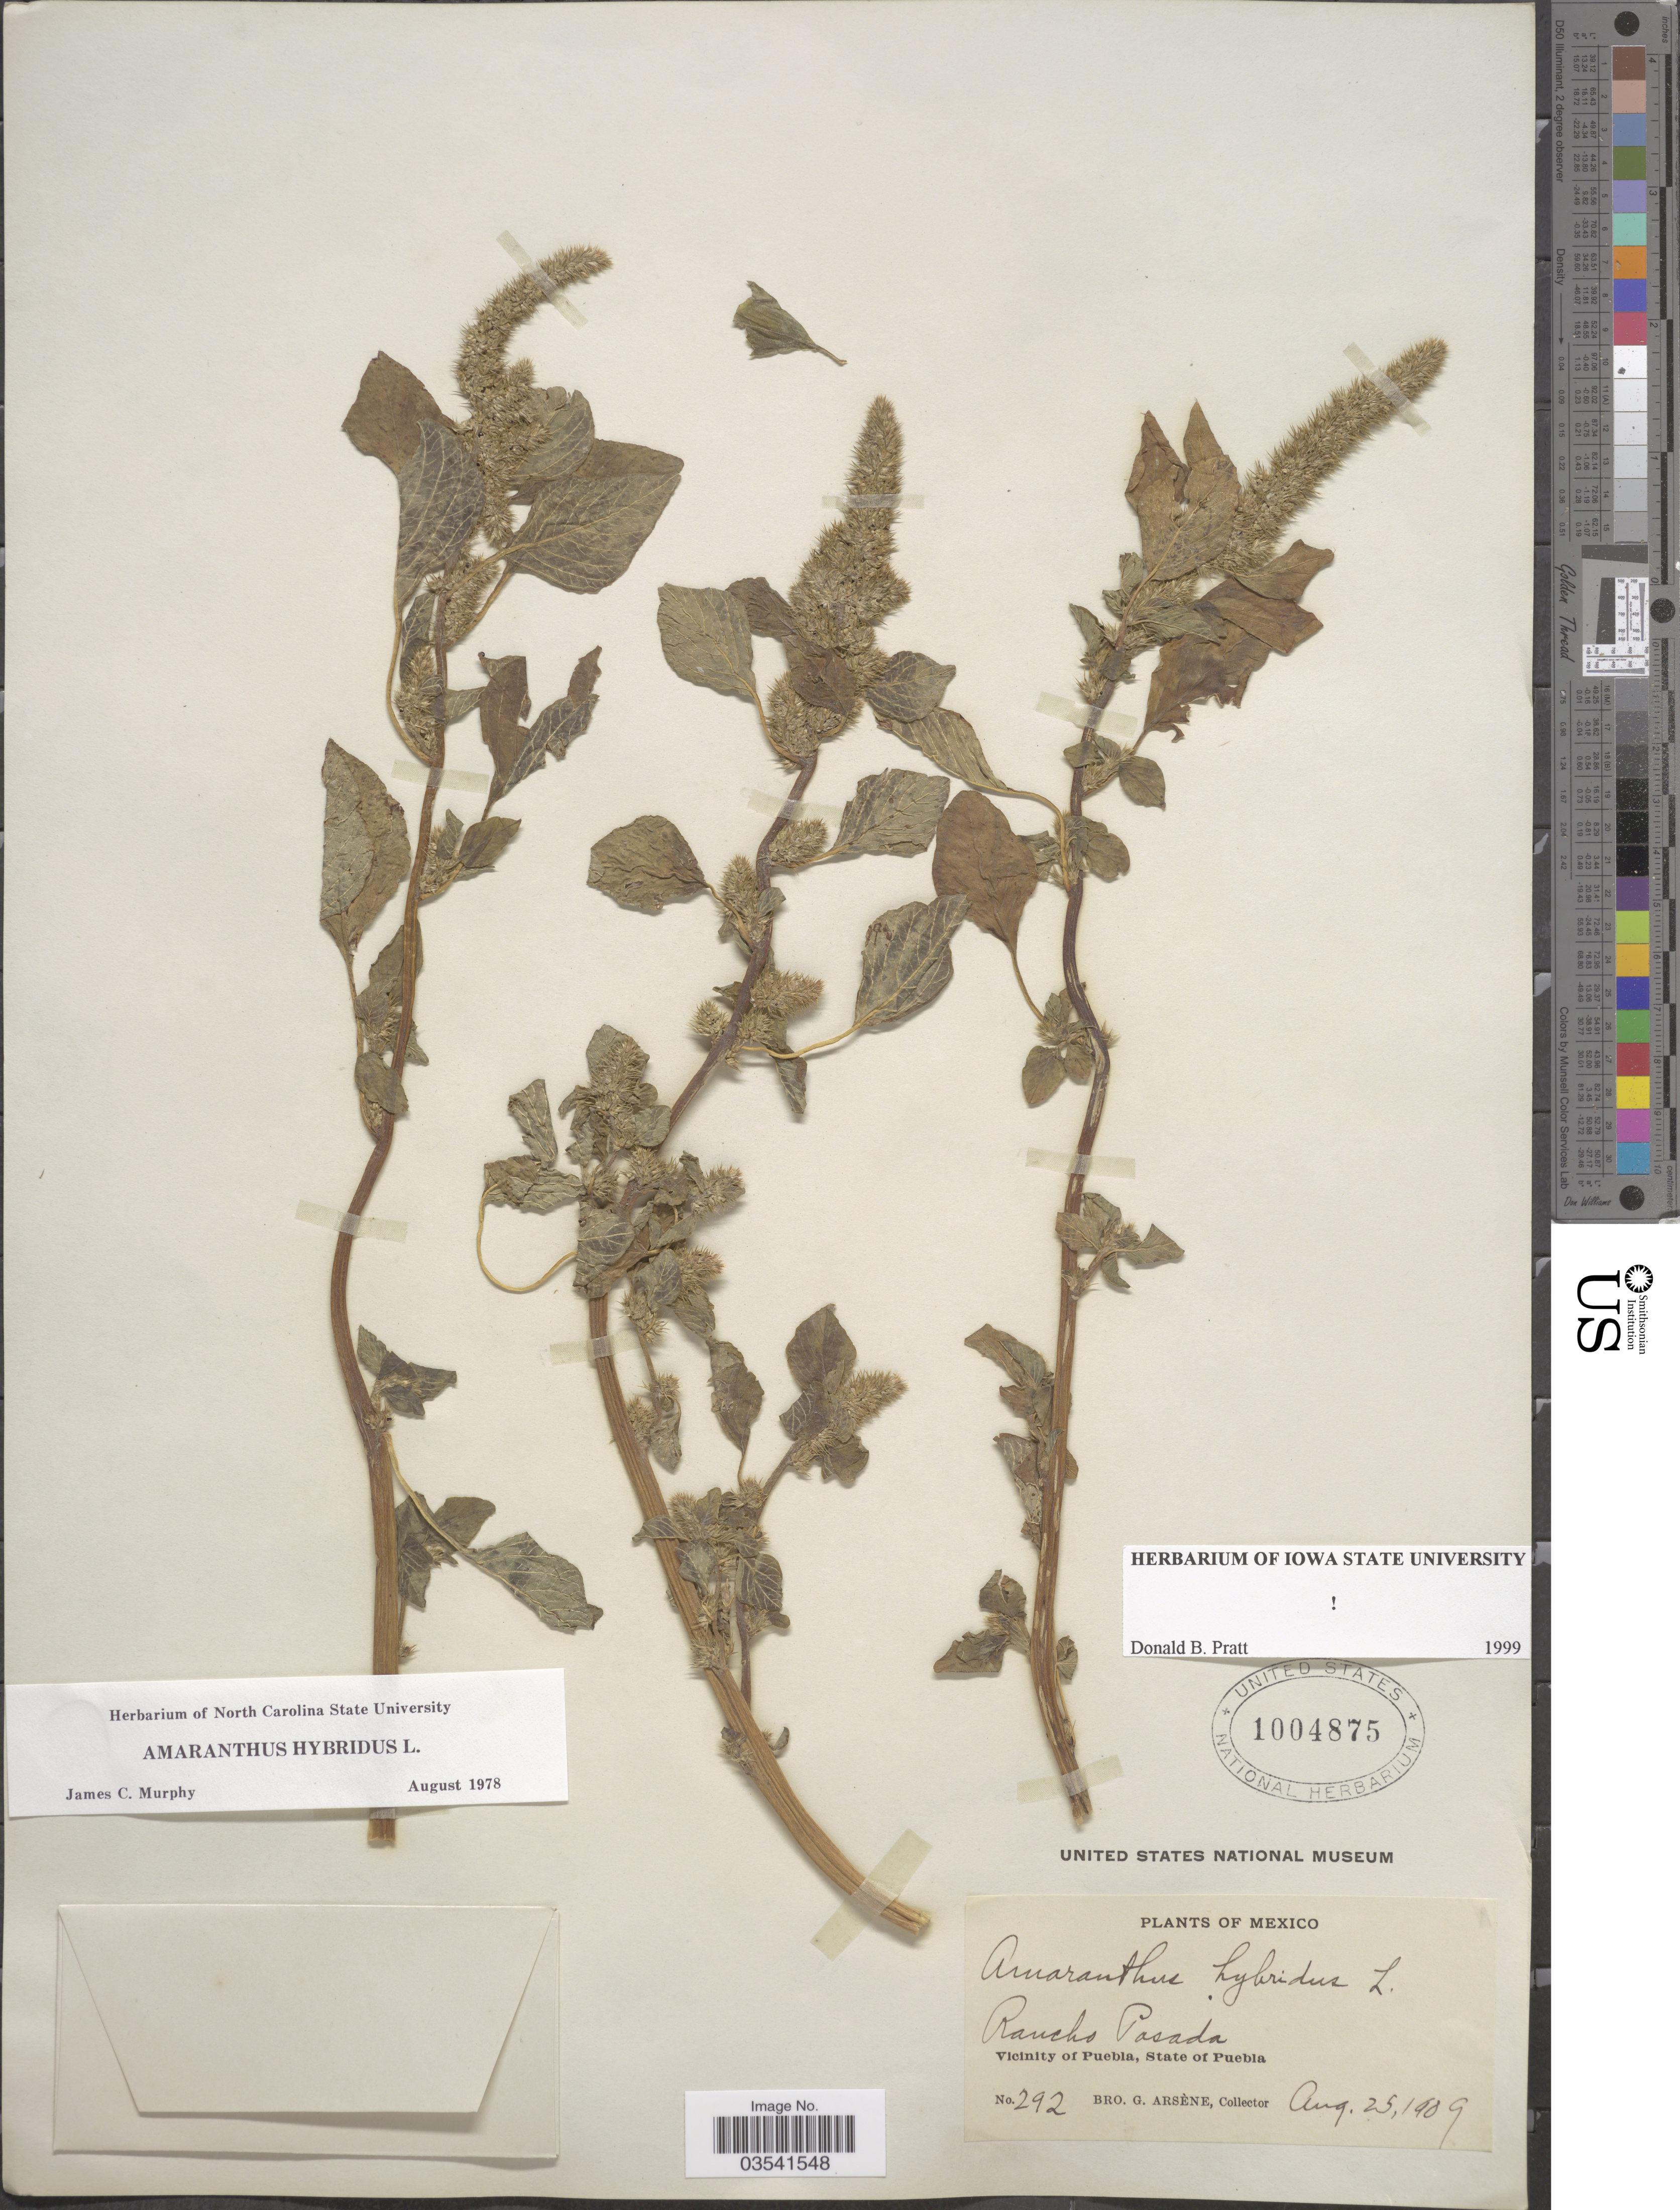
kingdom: Plantae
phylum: Tracheophyta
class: Magnoliopsida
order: Caryophyllales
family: Amaranthaceae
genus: Amaranthus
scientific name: Amaranthus hybridus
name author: L.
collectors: Bro. G. Arsène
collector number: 292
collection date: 1989-08-25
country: Mexico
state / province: Puebla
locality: Rancho Posada. Vicinity of Puebla.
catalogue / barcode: US 1004875